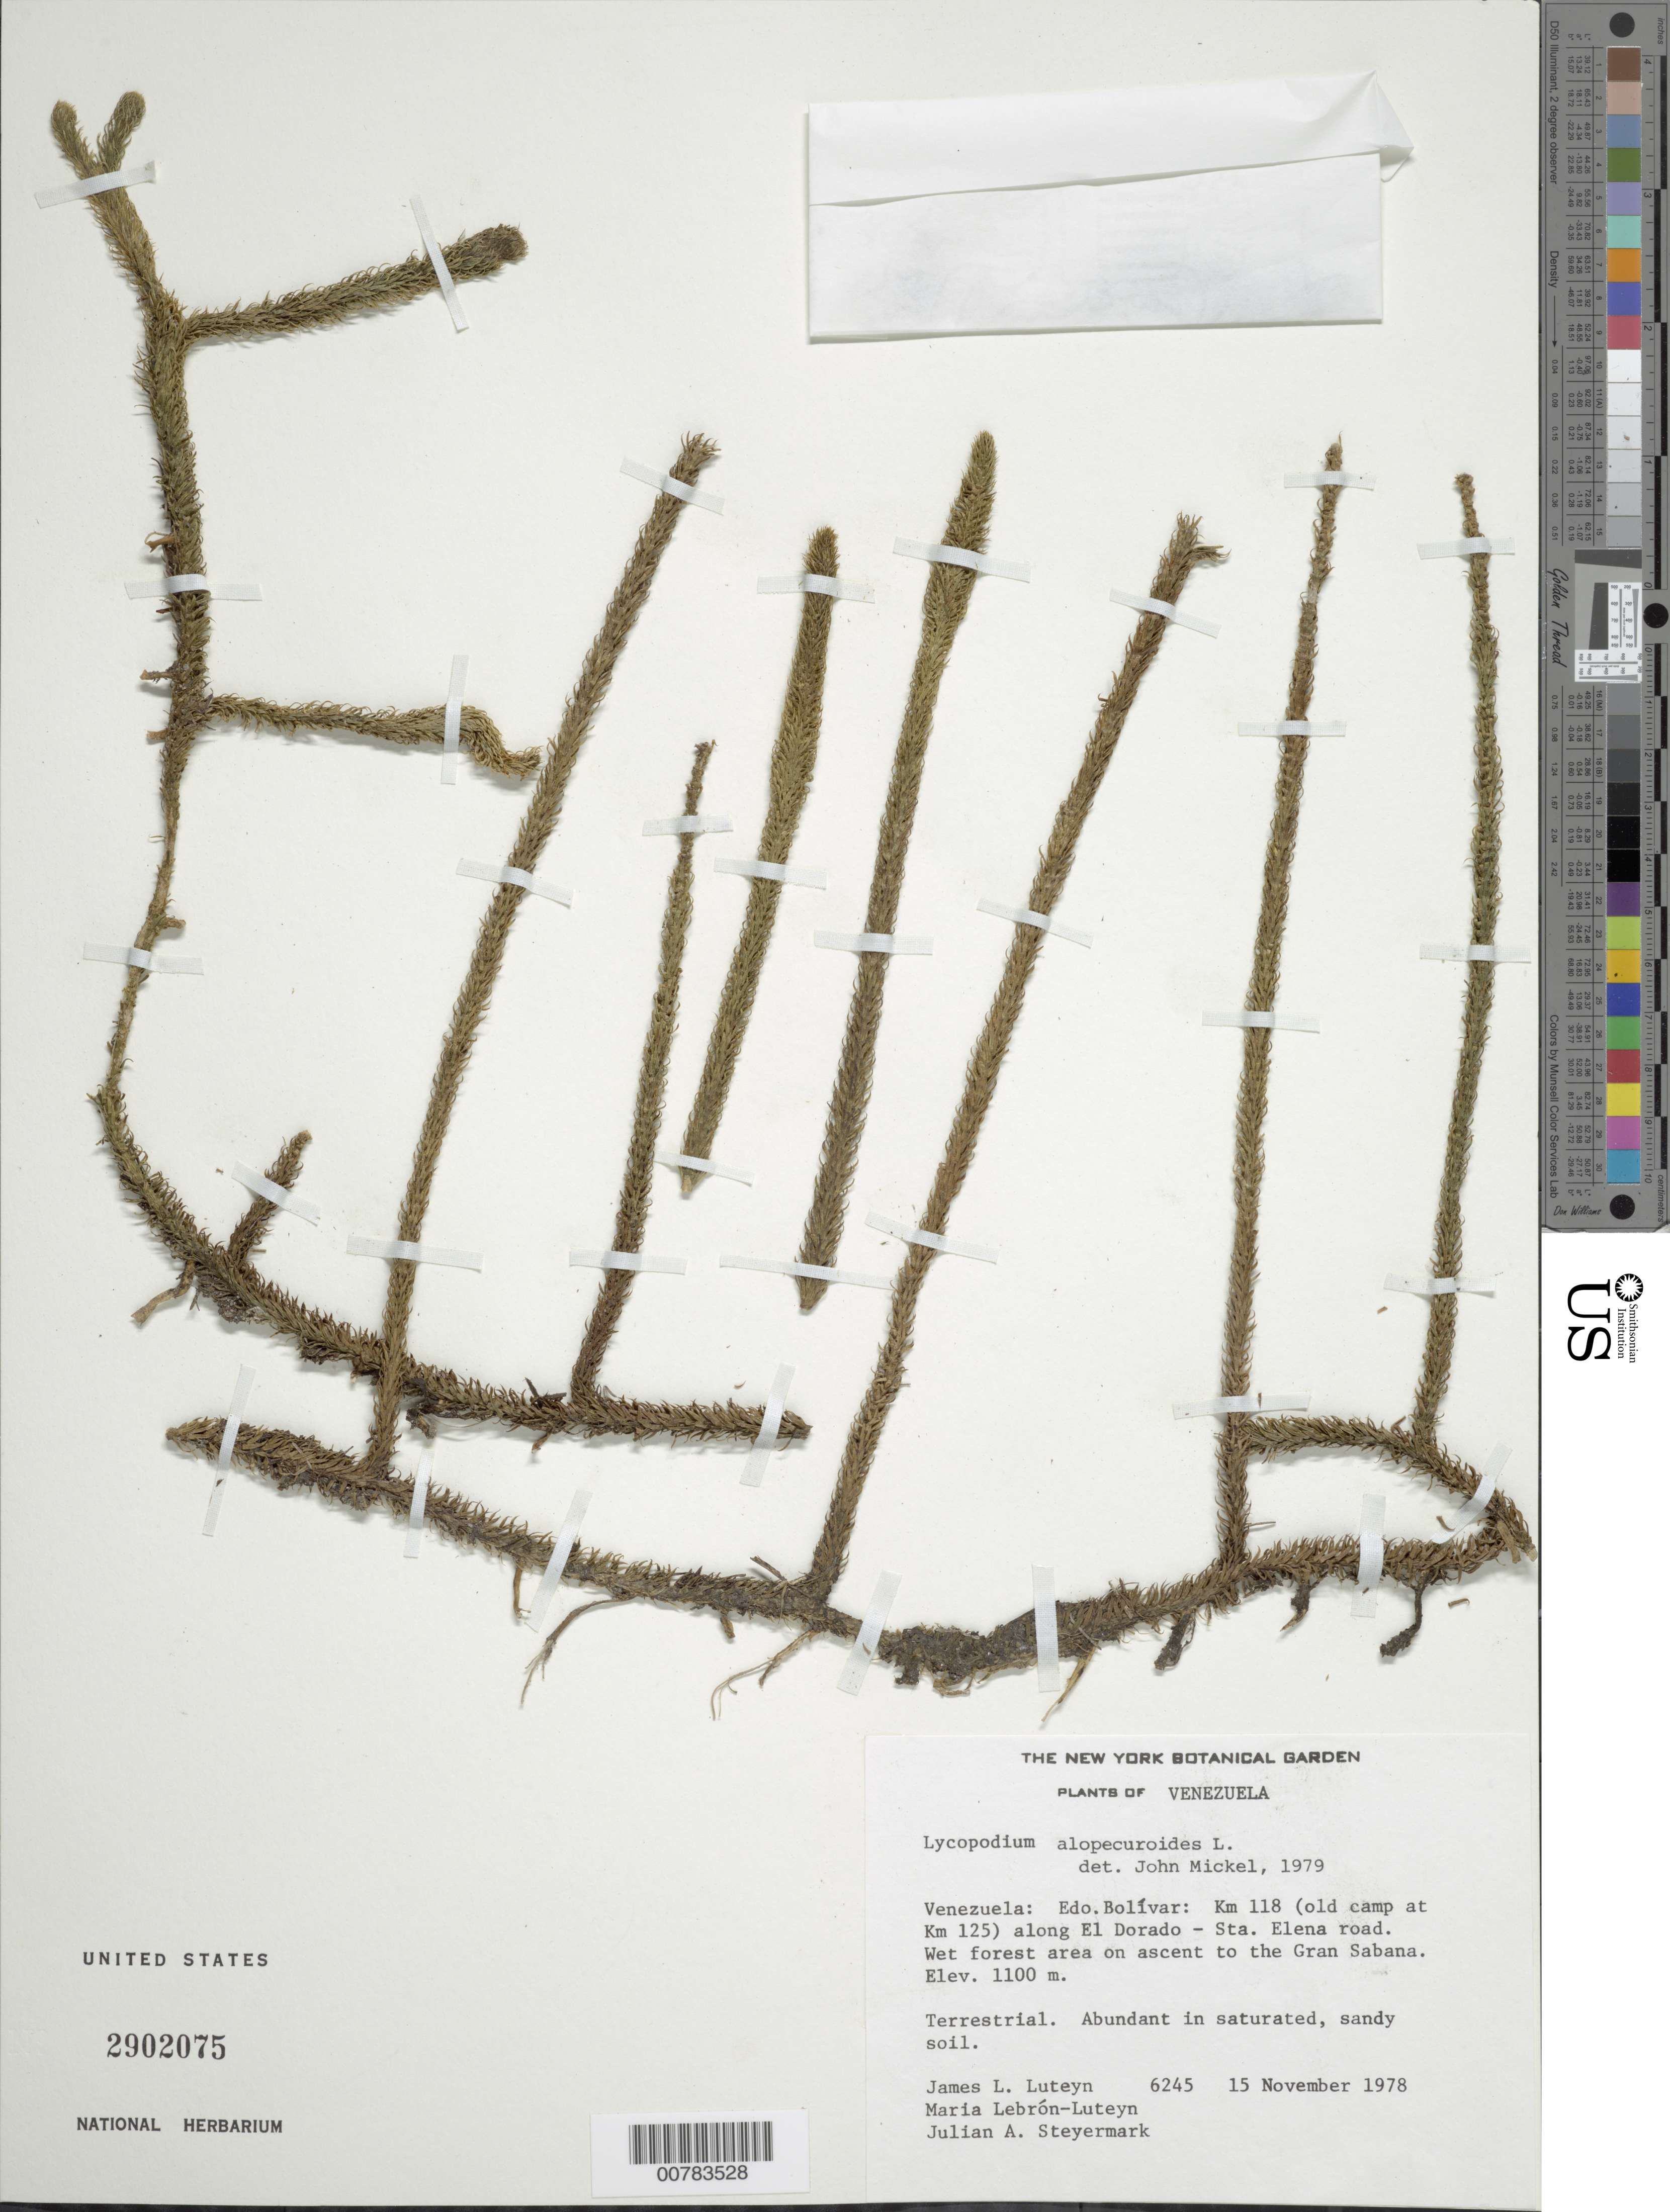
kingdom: Plantae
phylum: Tracheophyta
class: Lycopodiopsida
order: Lycopodiales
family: Lycopodiaceae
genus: Lycopodiella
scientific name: Lycopodiella alopecuroides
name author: (L.) Cranfill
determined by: Mickel, J. T., (NY), New York Botanical Garden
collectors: J. L. Luteyn, M. L. Lebrón-Luteyn & J. Steyermark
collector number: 6245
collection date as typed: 15-Nov-78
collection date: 1978-11-15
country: Venezuela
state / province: Bolívar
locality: El Dorado to Sta. Elena road, km 118, (old camp at km 125)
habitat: Wet forest area on ascent to the Gran Sabana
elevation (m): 1100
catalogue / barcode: US 2902075